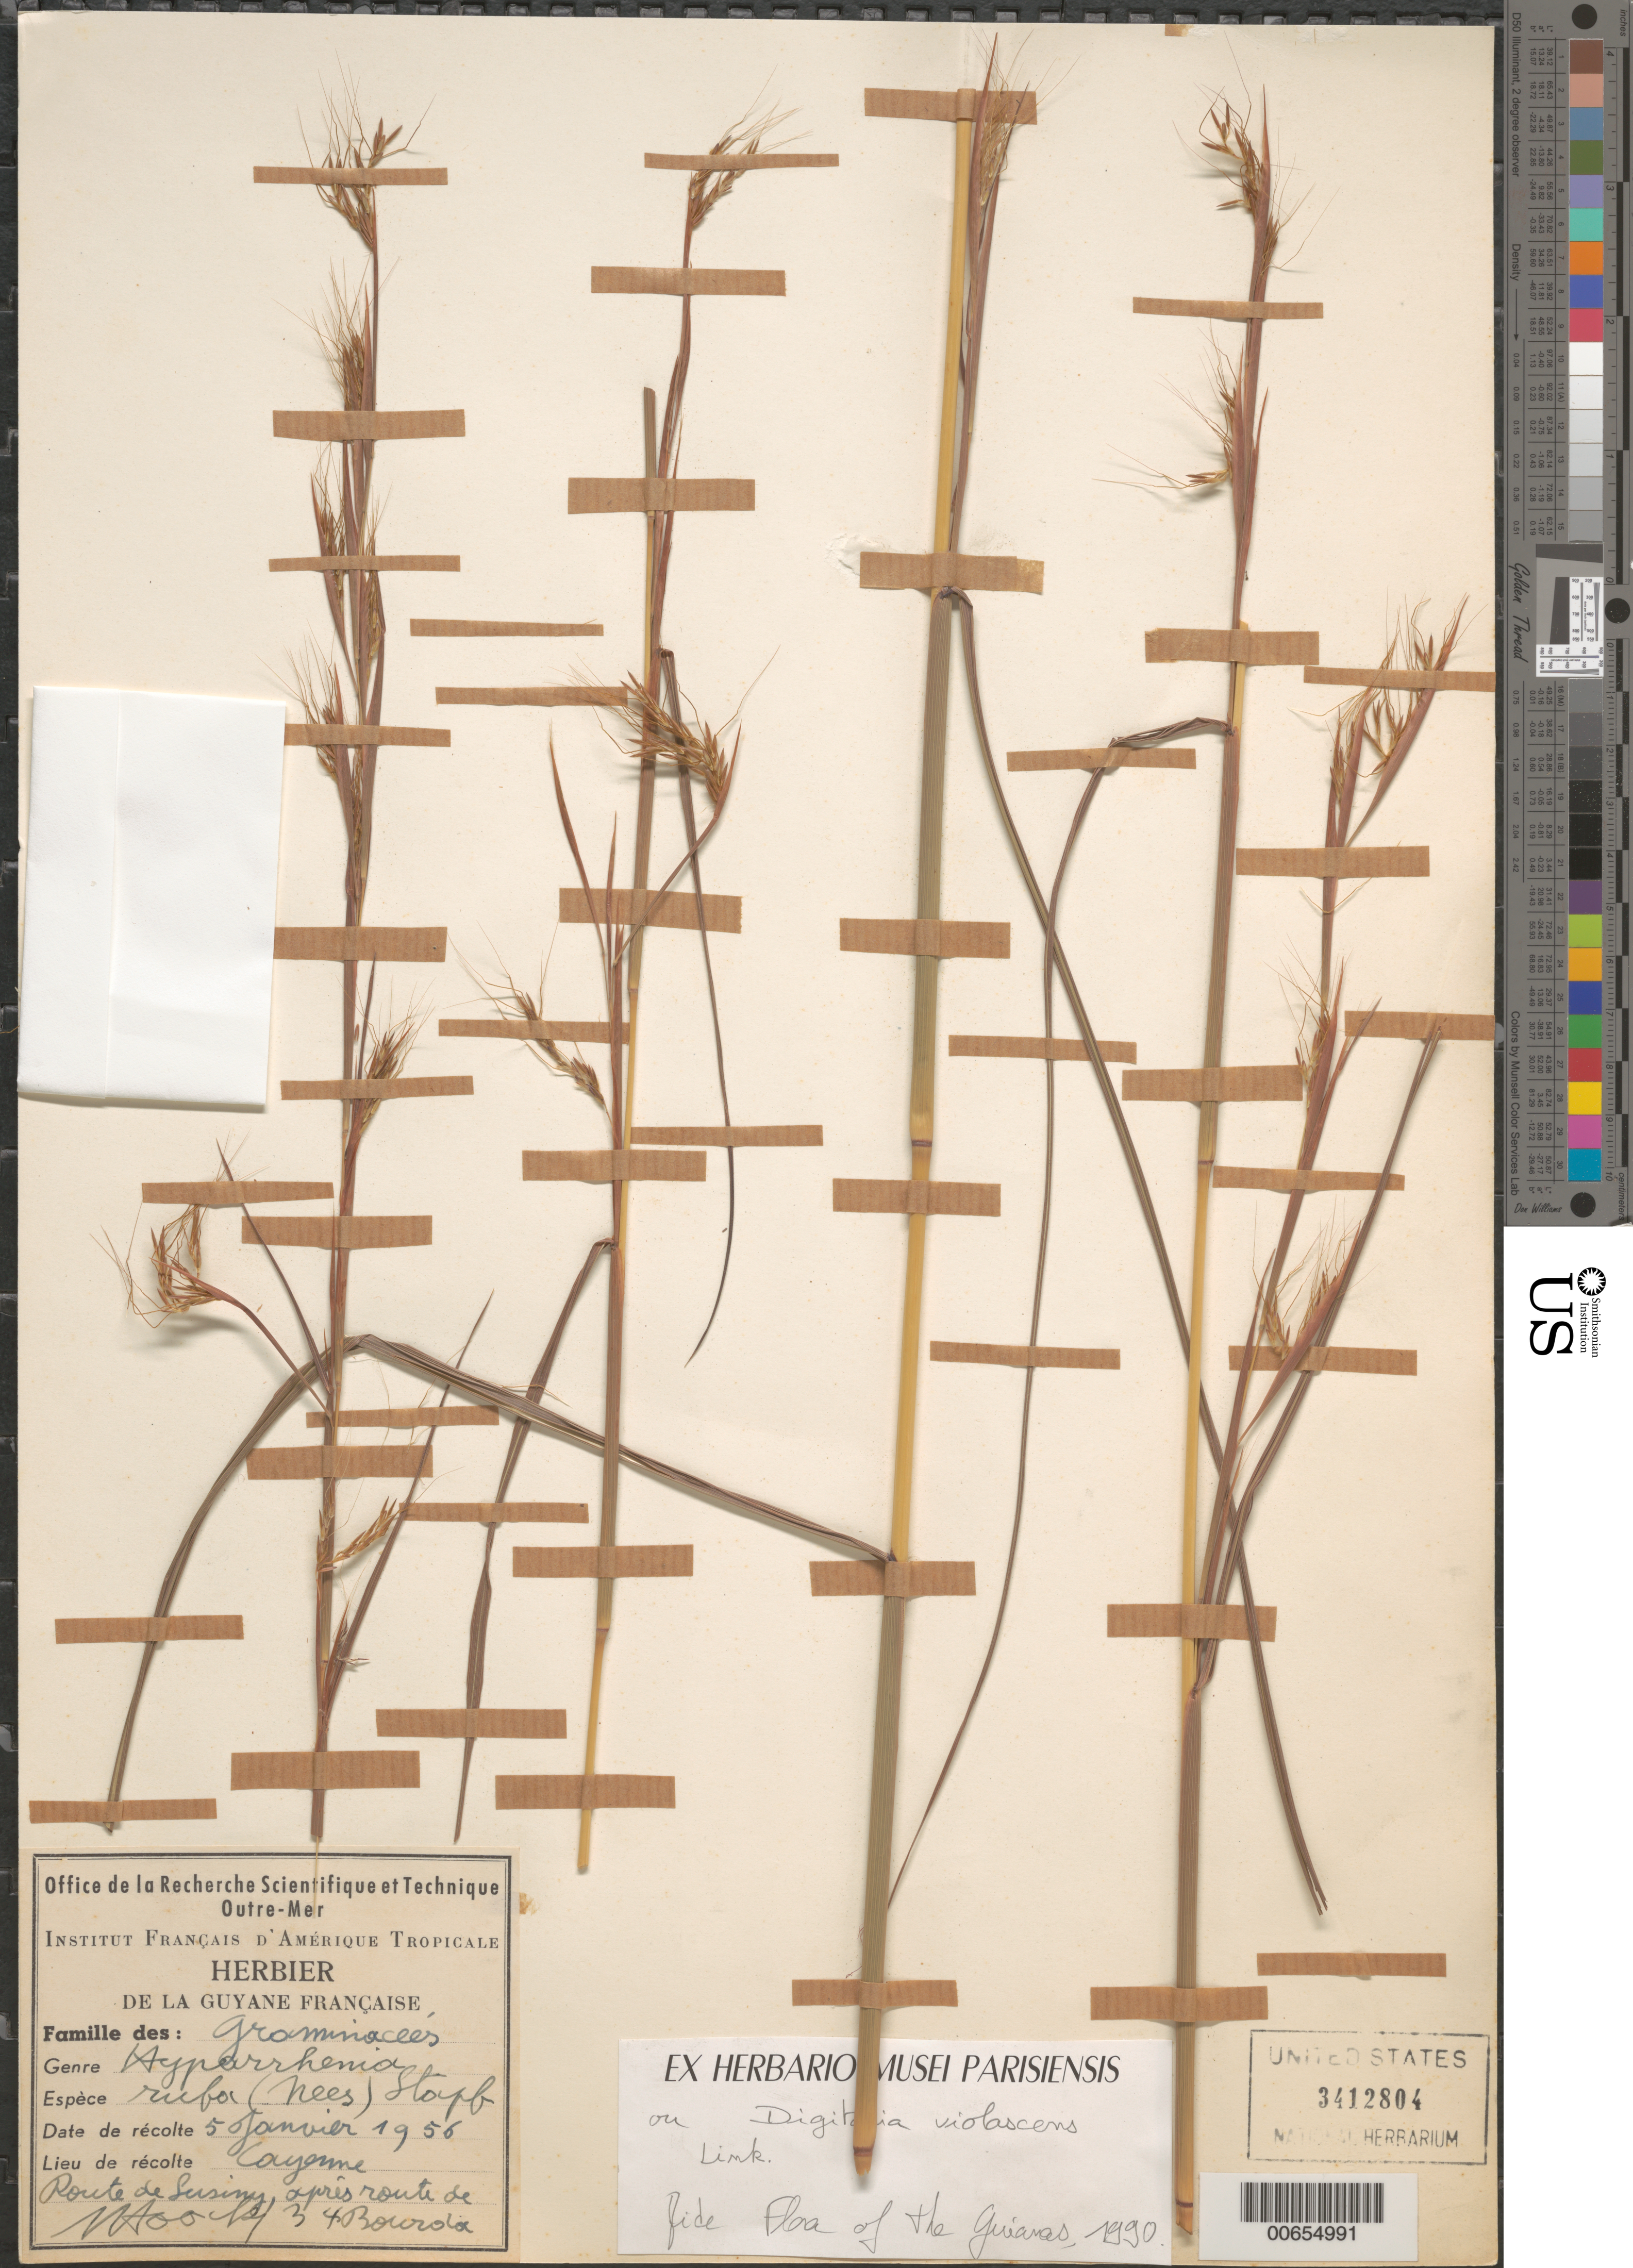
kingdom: Plantae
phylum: Tracheophyta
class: Liliopsida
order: Poales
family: Poaceae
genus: Hyparrhenia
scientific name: Hyparrhenia rufa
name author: (Nees) Stapf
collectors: J. Hoock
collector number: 34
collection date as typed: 5-Jan-56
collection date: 1956-01-05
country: French Guiana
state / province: Cayenne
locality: Cayenne, Route de Suzuny, aprés Route de Bourda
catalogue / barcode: US 3412804